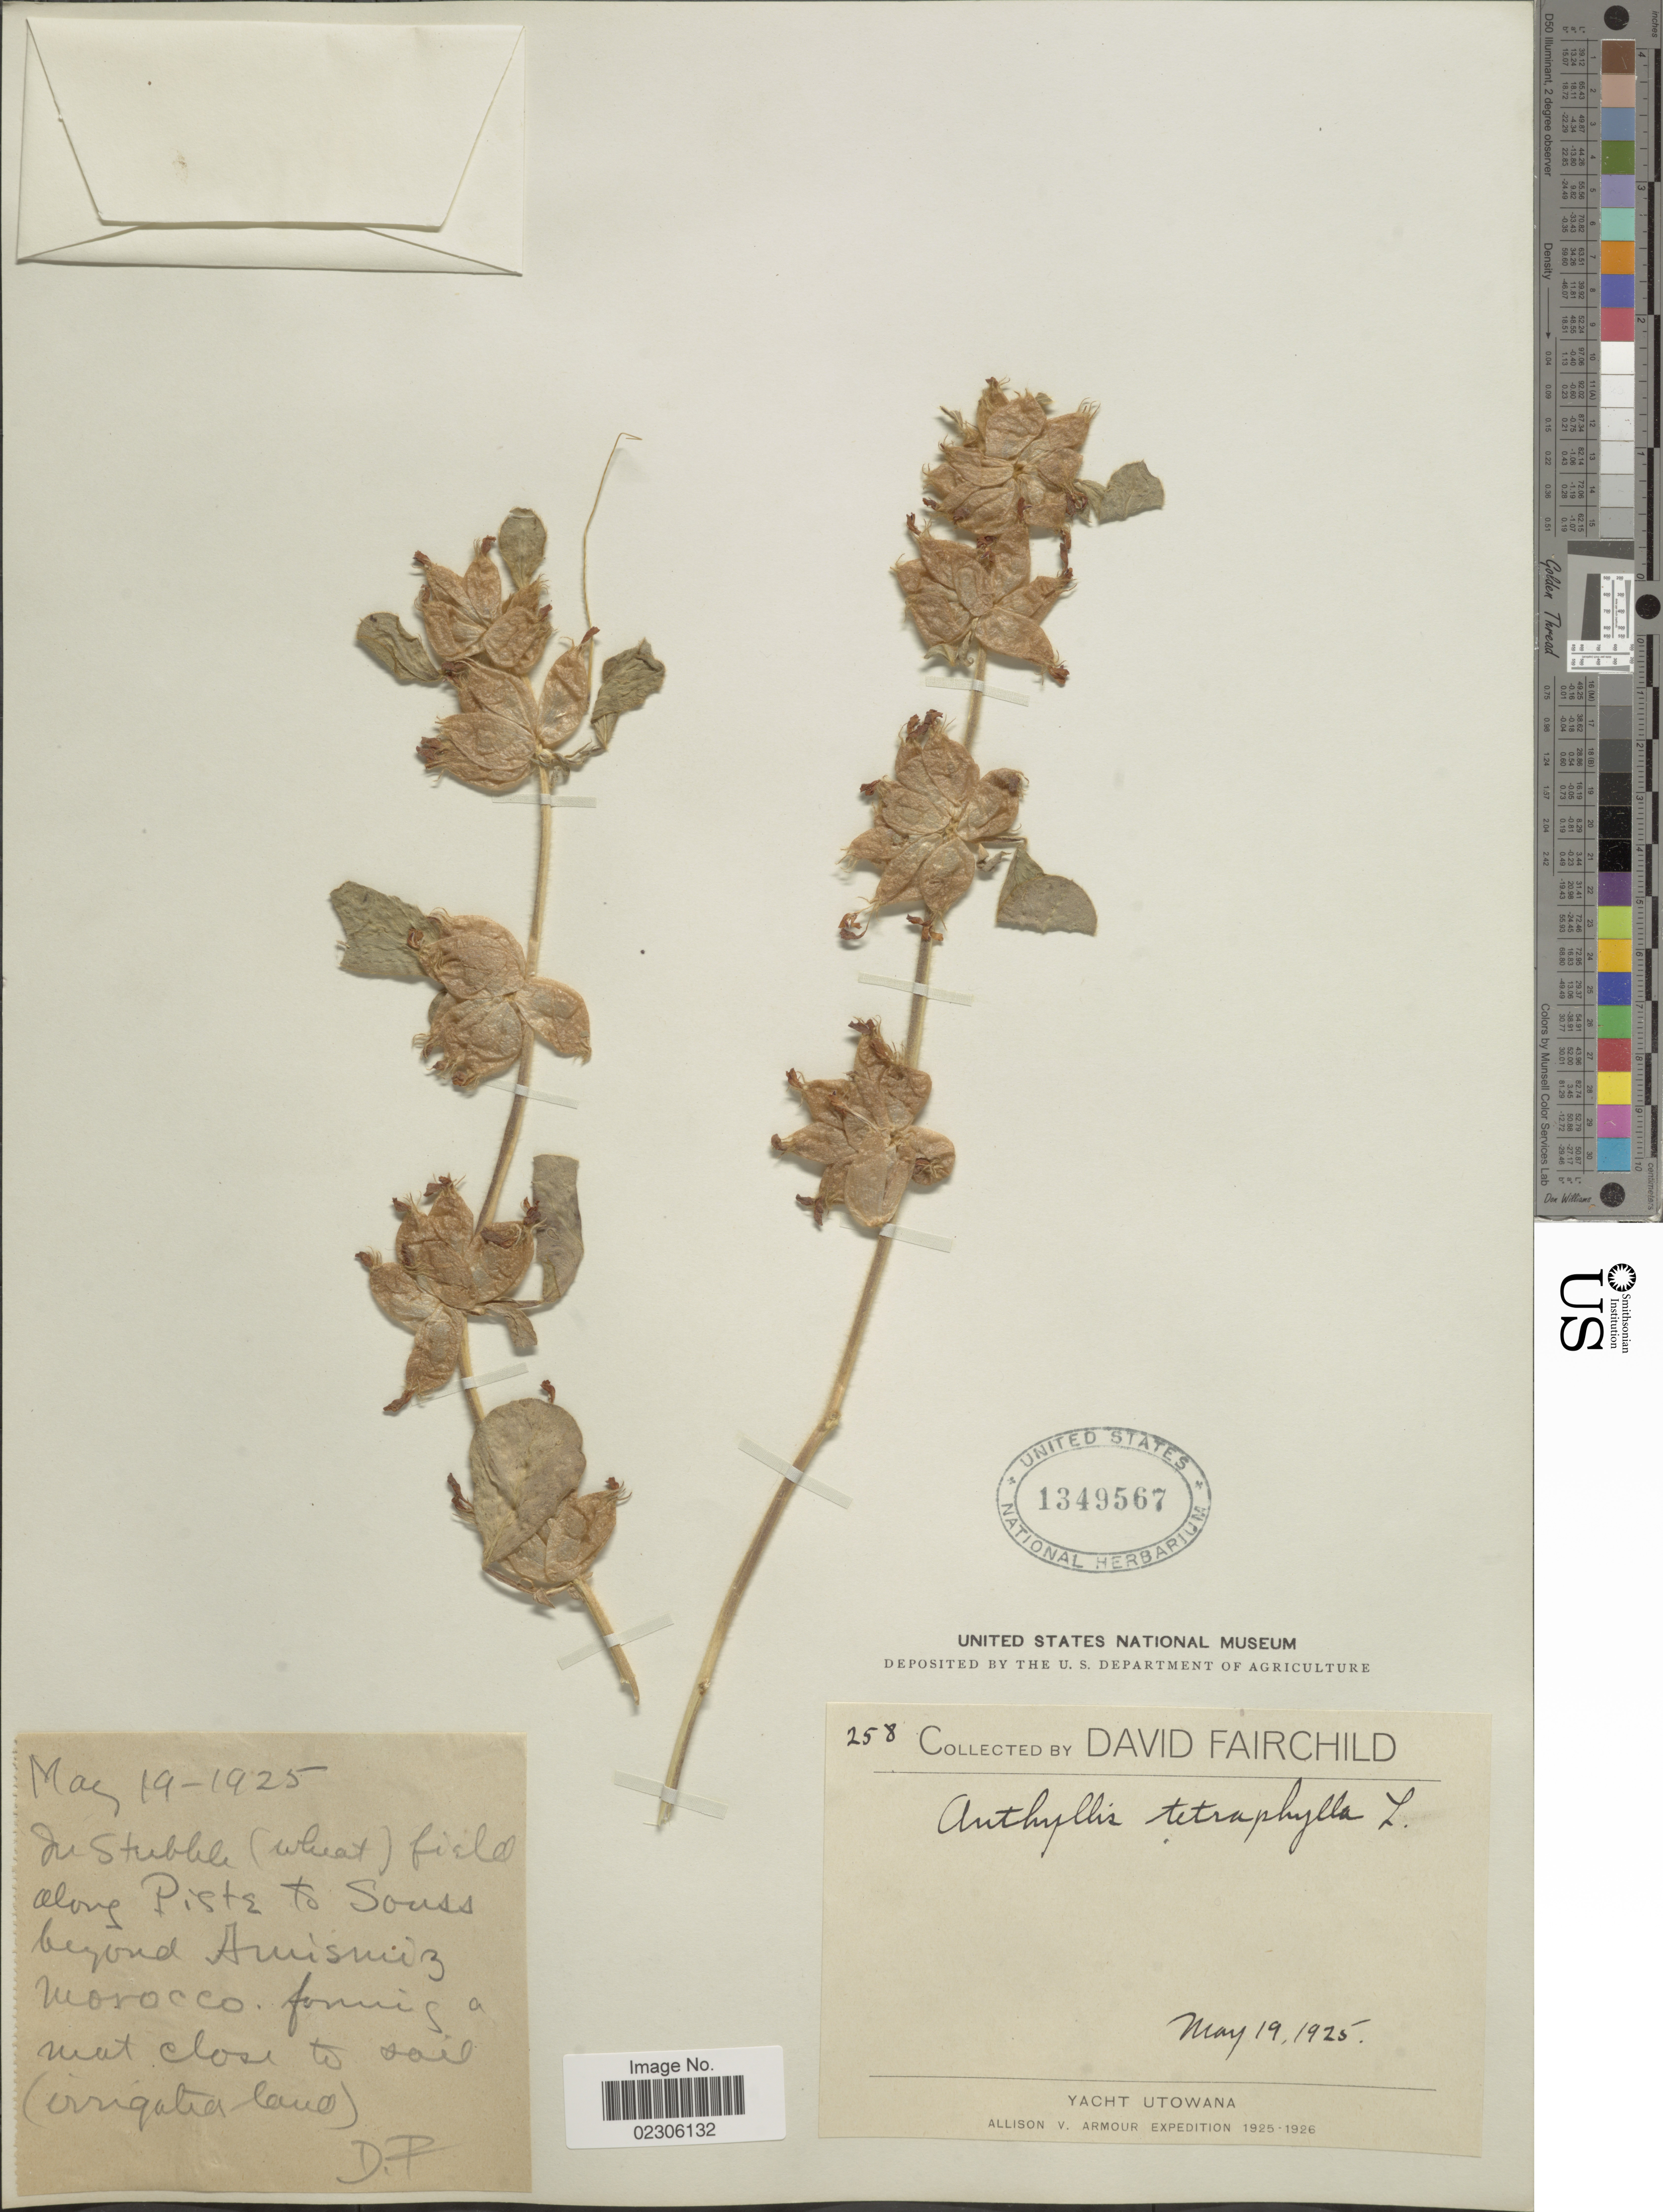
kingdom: Plantae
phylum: Tracheophyta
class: Magnoliopsida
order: Fabales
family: Fabaceae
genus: Anthyllis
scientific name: Anthyllis tetraphylla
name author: L.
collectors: D. Fairchild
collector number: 258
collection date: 1925-05-19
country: Morocco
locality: In stubble (wheat) field along Piste to Souss beyond Amismiz, Morocco.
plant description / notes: Corrected "Along Pists to Souss beyond Aruiniz, Marocco" to "In stubble (wheat) field along Piste to Souss beyond Amismiz, Morocco."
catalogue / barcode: US 1349567